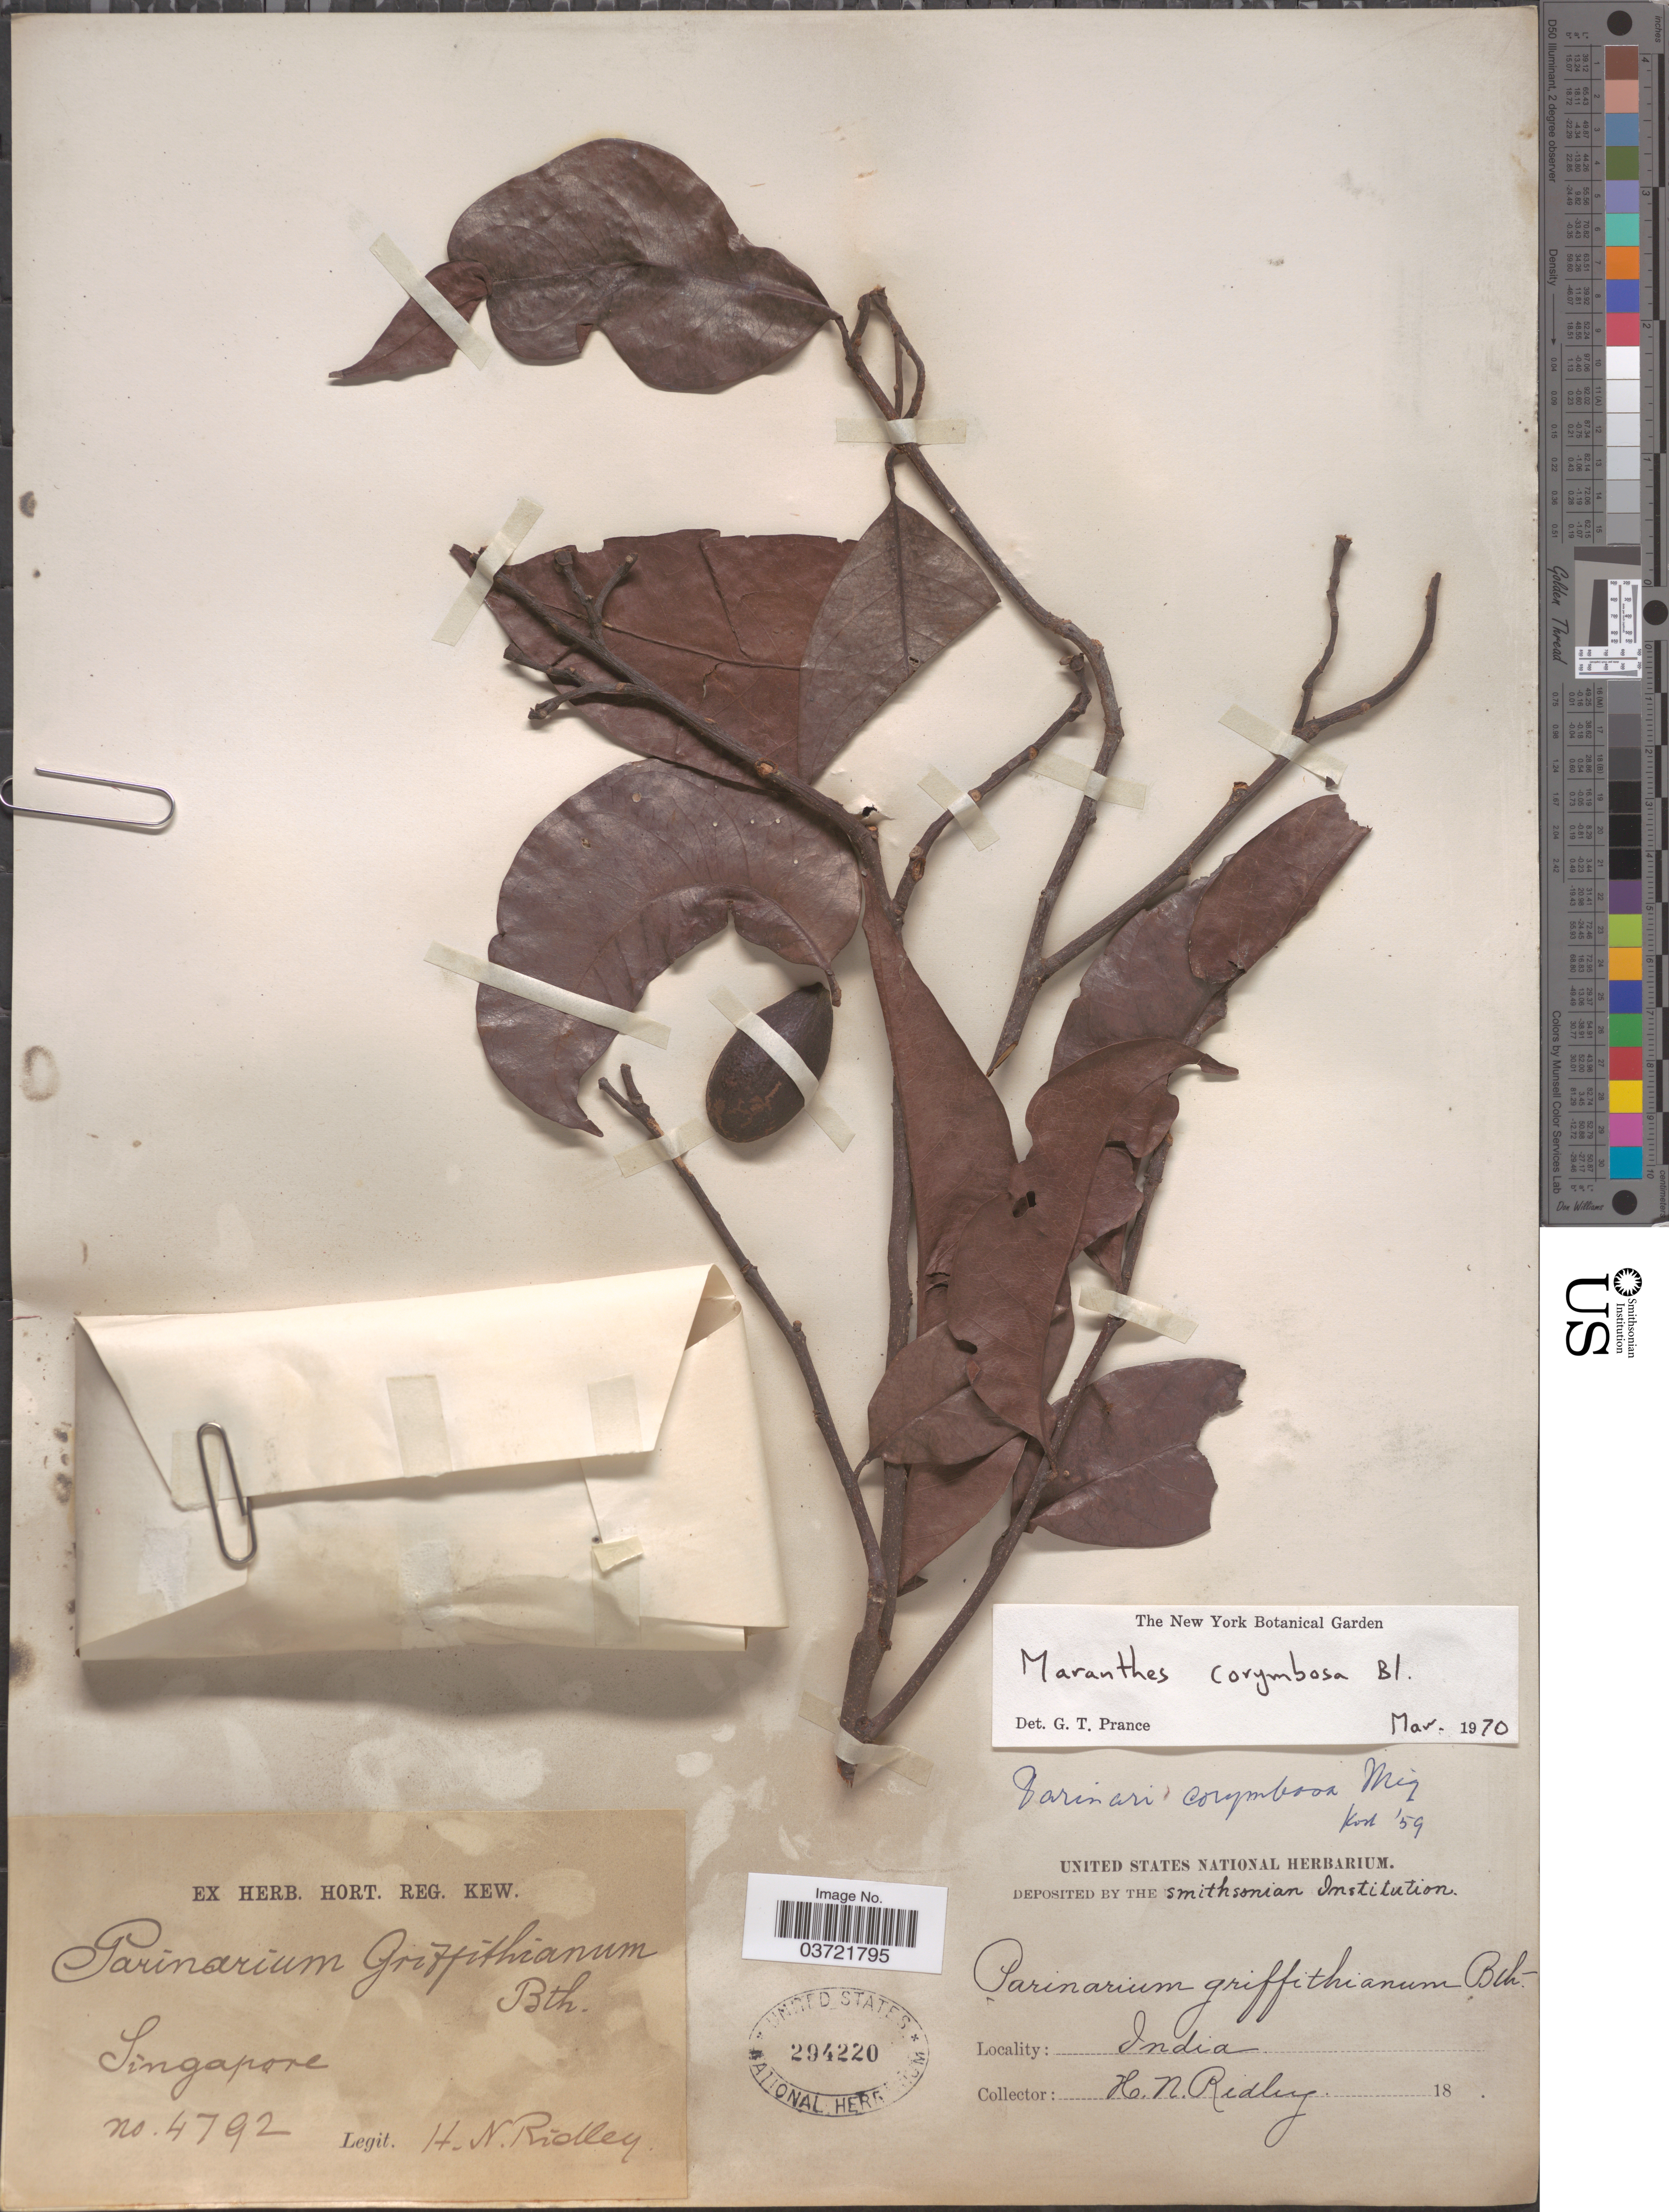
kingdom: Plantae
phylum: Tracheophyta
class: Magnoliopsida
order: Malpighiales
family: Chrysobalanaceae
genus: Maranthes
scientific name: Maranthes corymbosa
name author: Blume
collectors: H. N. Ridley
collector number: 4792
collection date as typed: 18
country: Singapore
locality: Singapore.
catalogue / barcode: US 294220